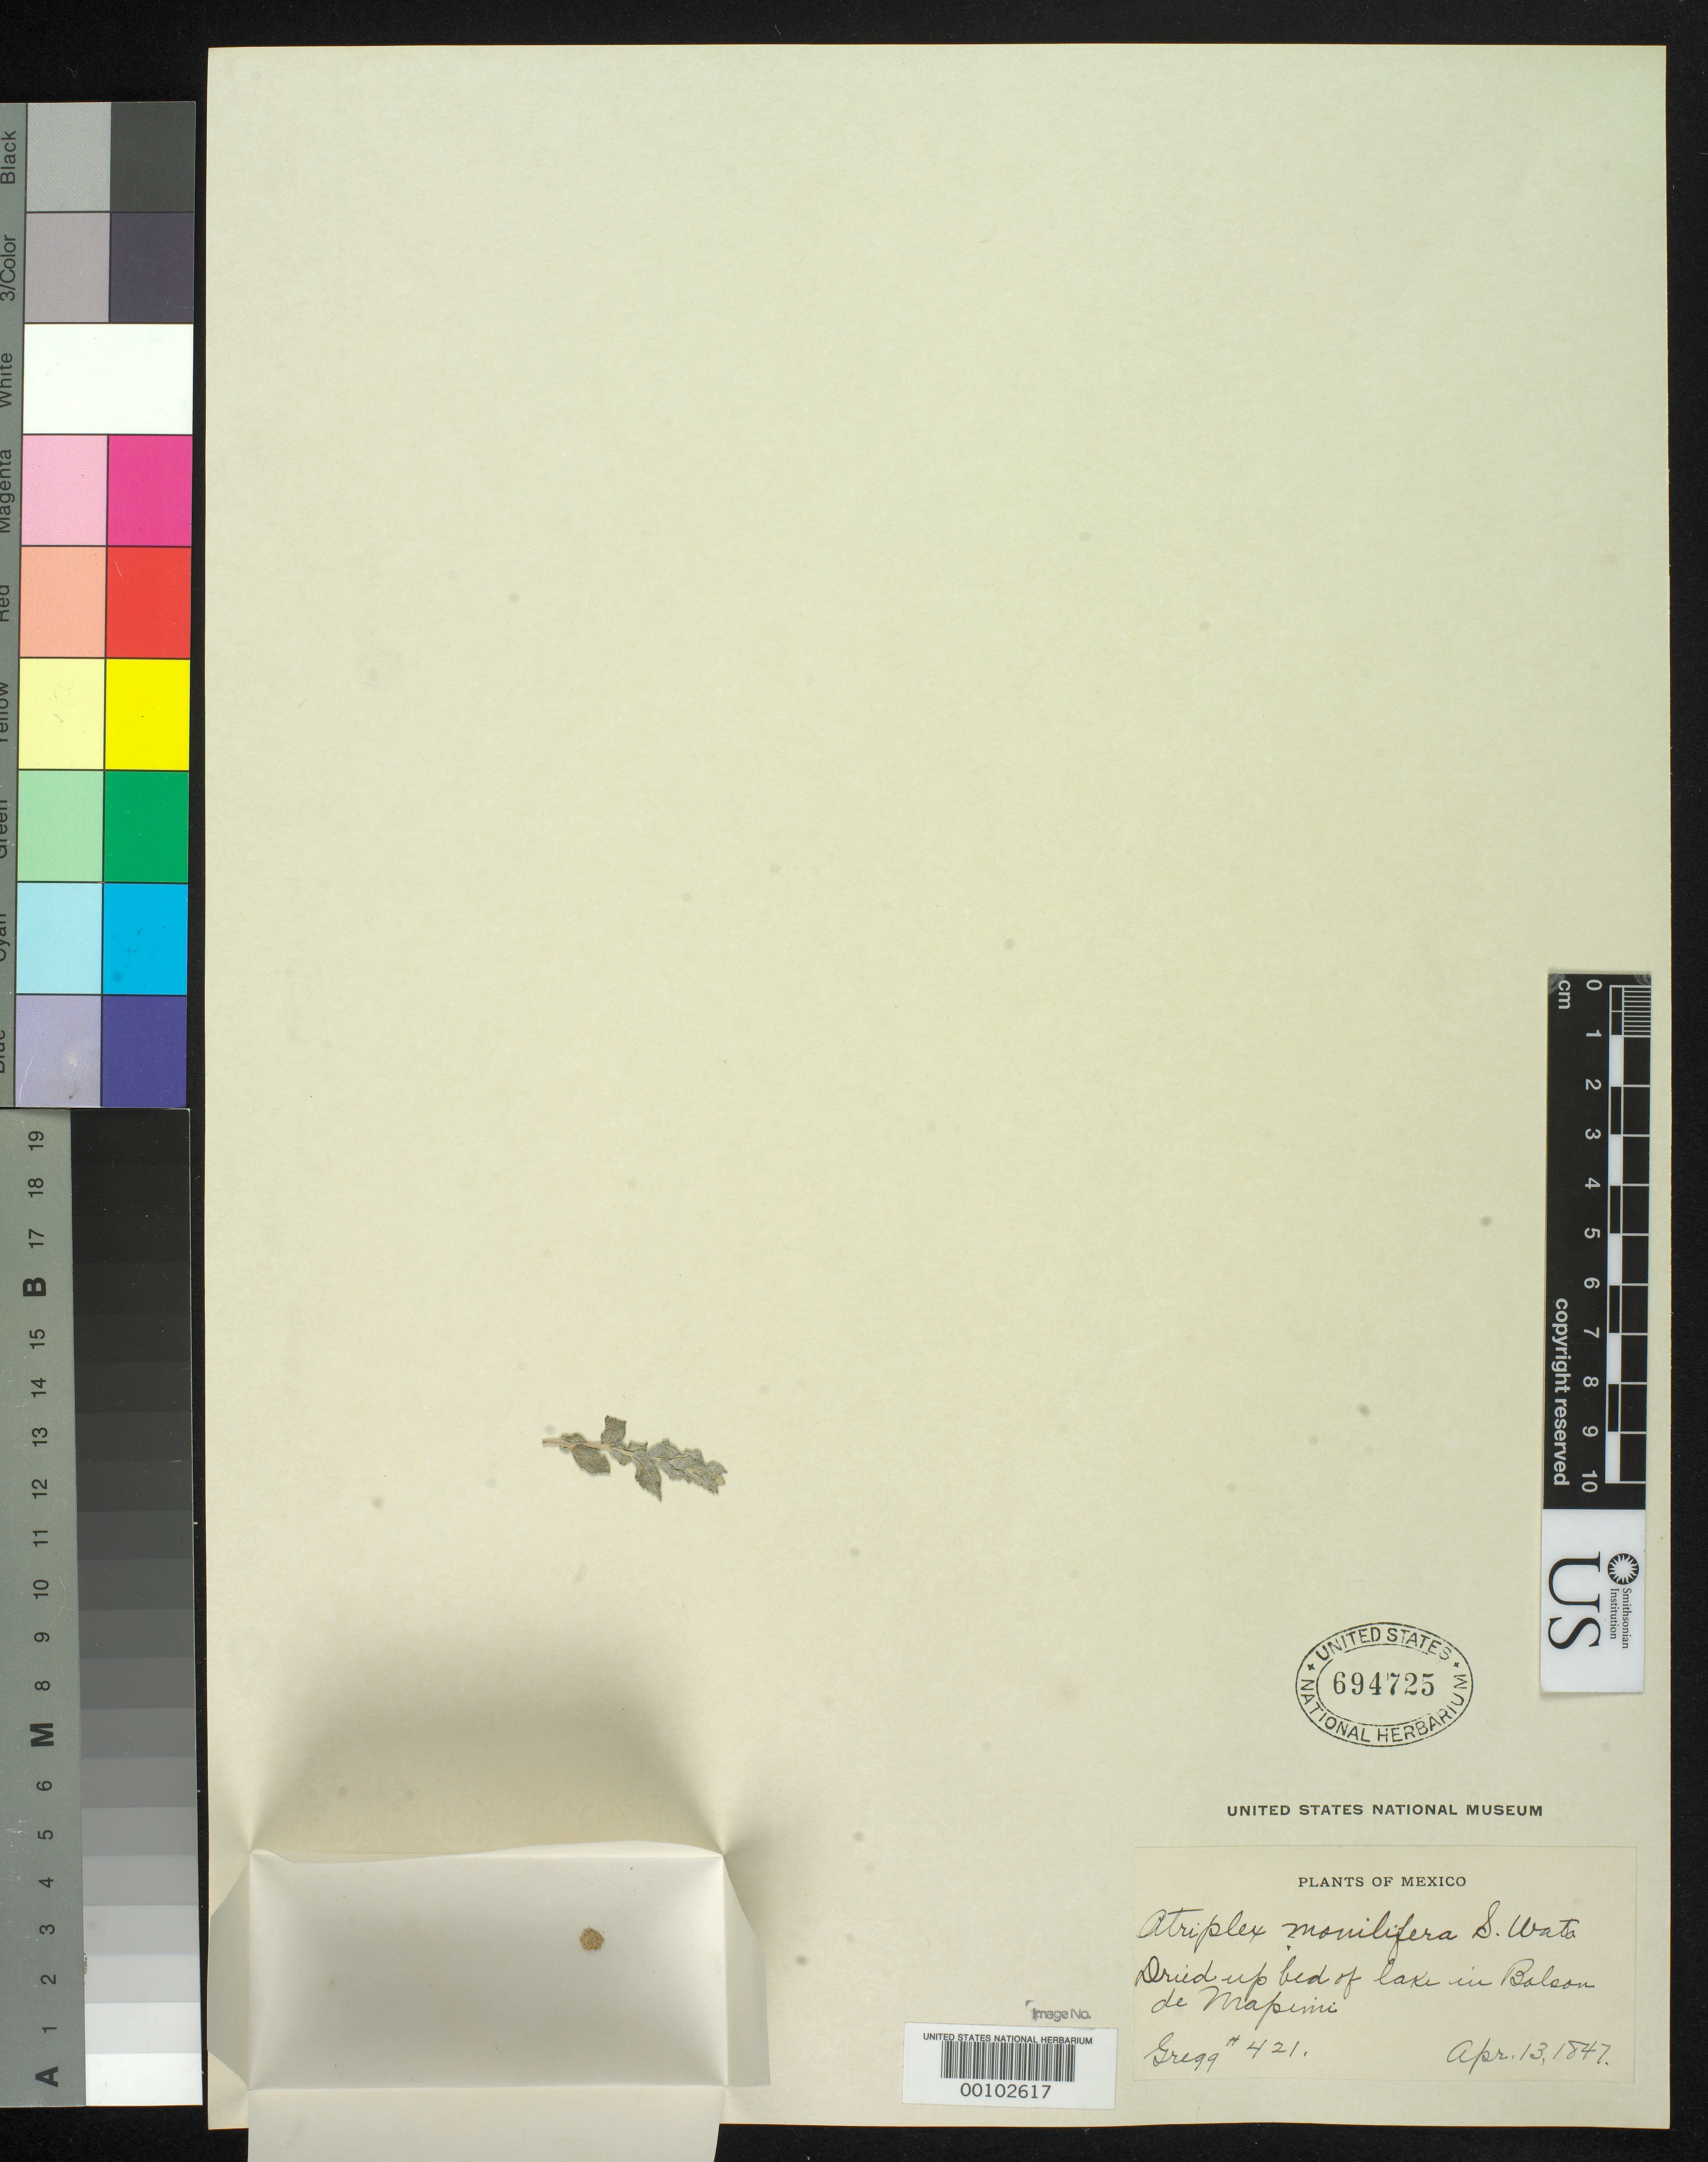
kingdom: Plantae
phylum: Tracheophyta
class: Magnoliopsida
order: Caryophyllales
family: Amaranthaceae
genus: Atriplex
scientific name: Atriplex monilifera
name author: S. Watson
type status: Type Collection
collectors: J. Gregg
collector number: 421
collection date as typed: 13 Apr 1847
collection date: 1847-04-13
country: Mexico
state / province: Chihuahua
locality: Bolson de Mapimi.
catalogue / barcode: US 694725